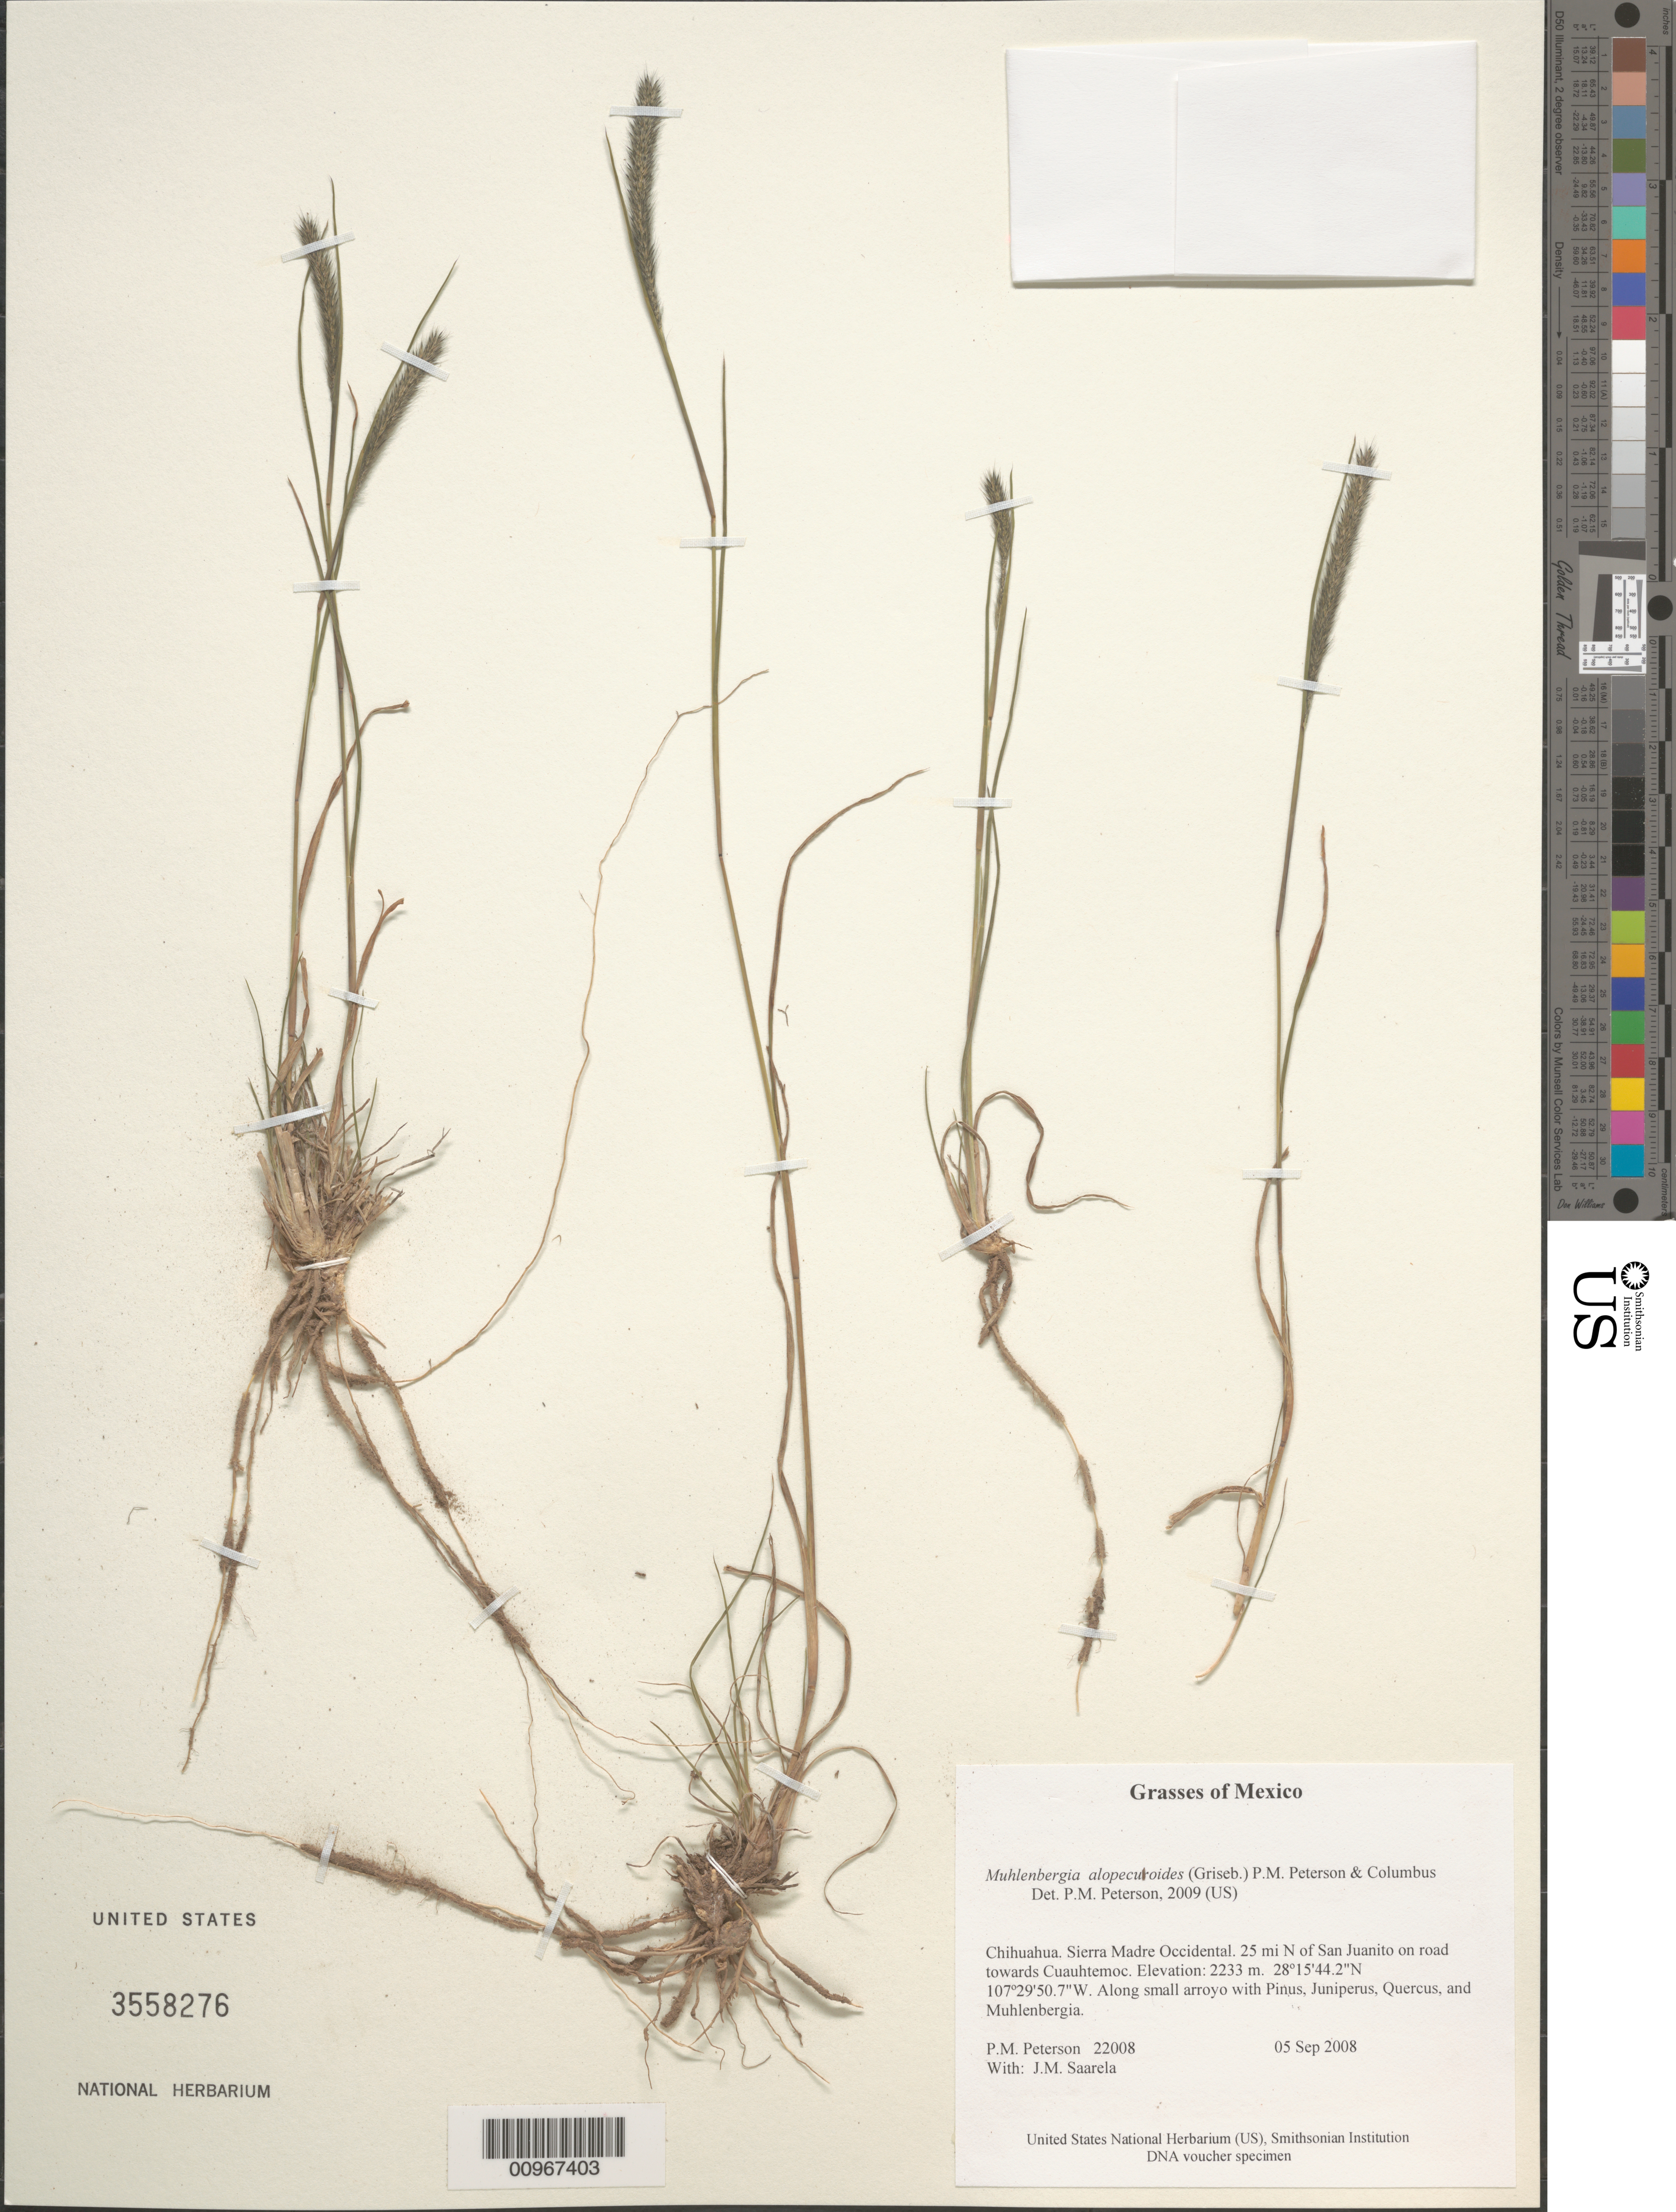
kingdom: Plantae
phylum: Tracheophyta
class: Liliopsida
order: Poales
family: Poaceae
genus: Muhlenbergia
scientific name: Muhlenbergia alopecuroides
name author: (Griseb.) P.M. Peterson & Columbus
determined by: Peterson, Paul M., (BOT), Smithsonian Institution - National Museum of Natural History (UNITED STATES)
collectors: P. M. Peterson & J. Saarela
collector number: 22008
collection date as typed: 05 Sep 2008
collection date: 2008-09-05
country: Mexico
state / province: Chihuahua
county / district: Sierra Madre Occidental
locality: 25 mi N of San Juanito on road towards Cuauhtemoc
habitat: Along small arroyo with Pinus, Juniperus, Quercus, and Muhlenbergia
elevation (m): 2233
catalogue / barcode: US 3558276